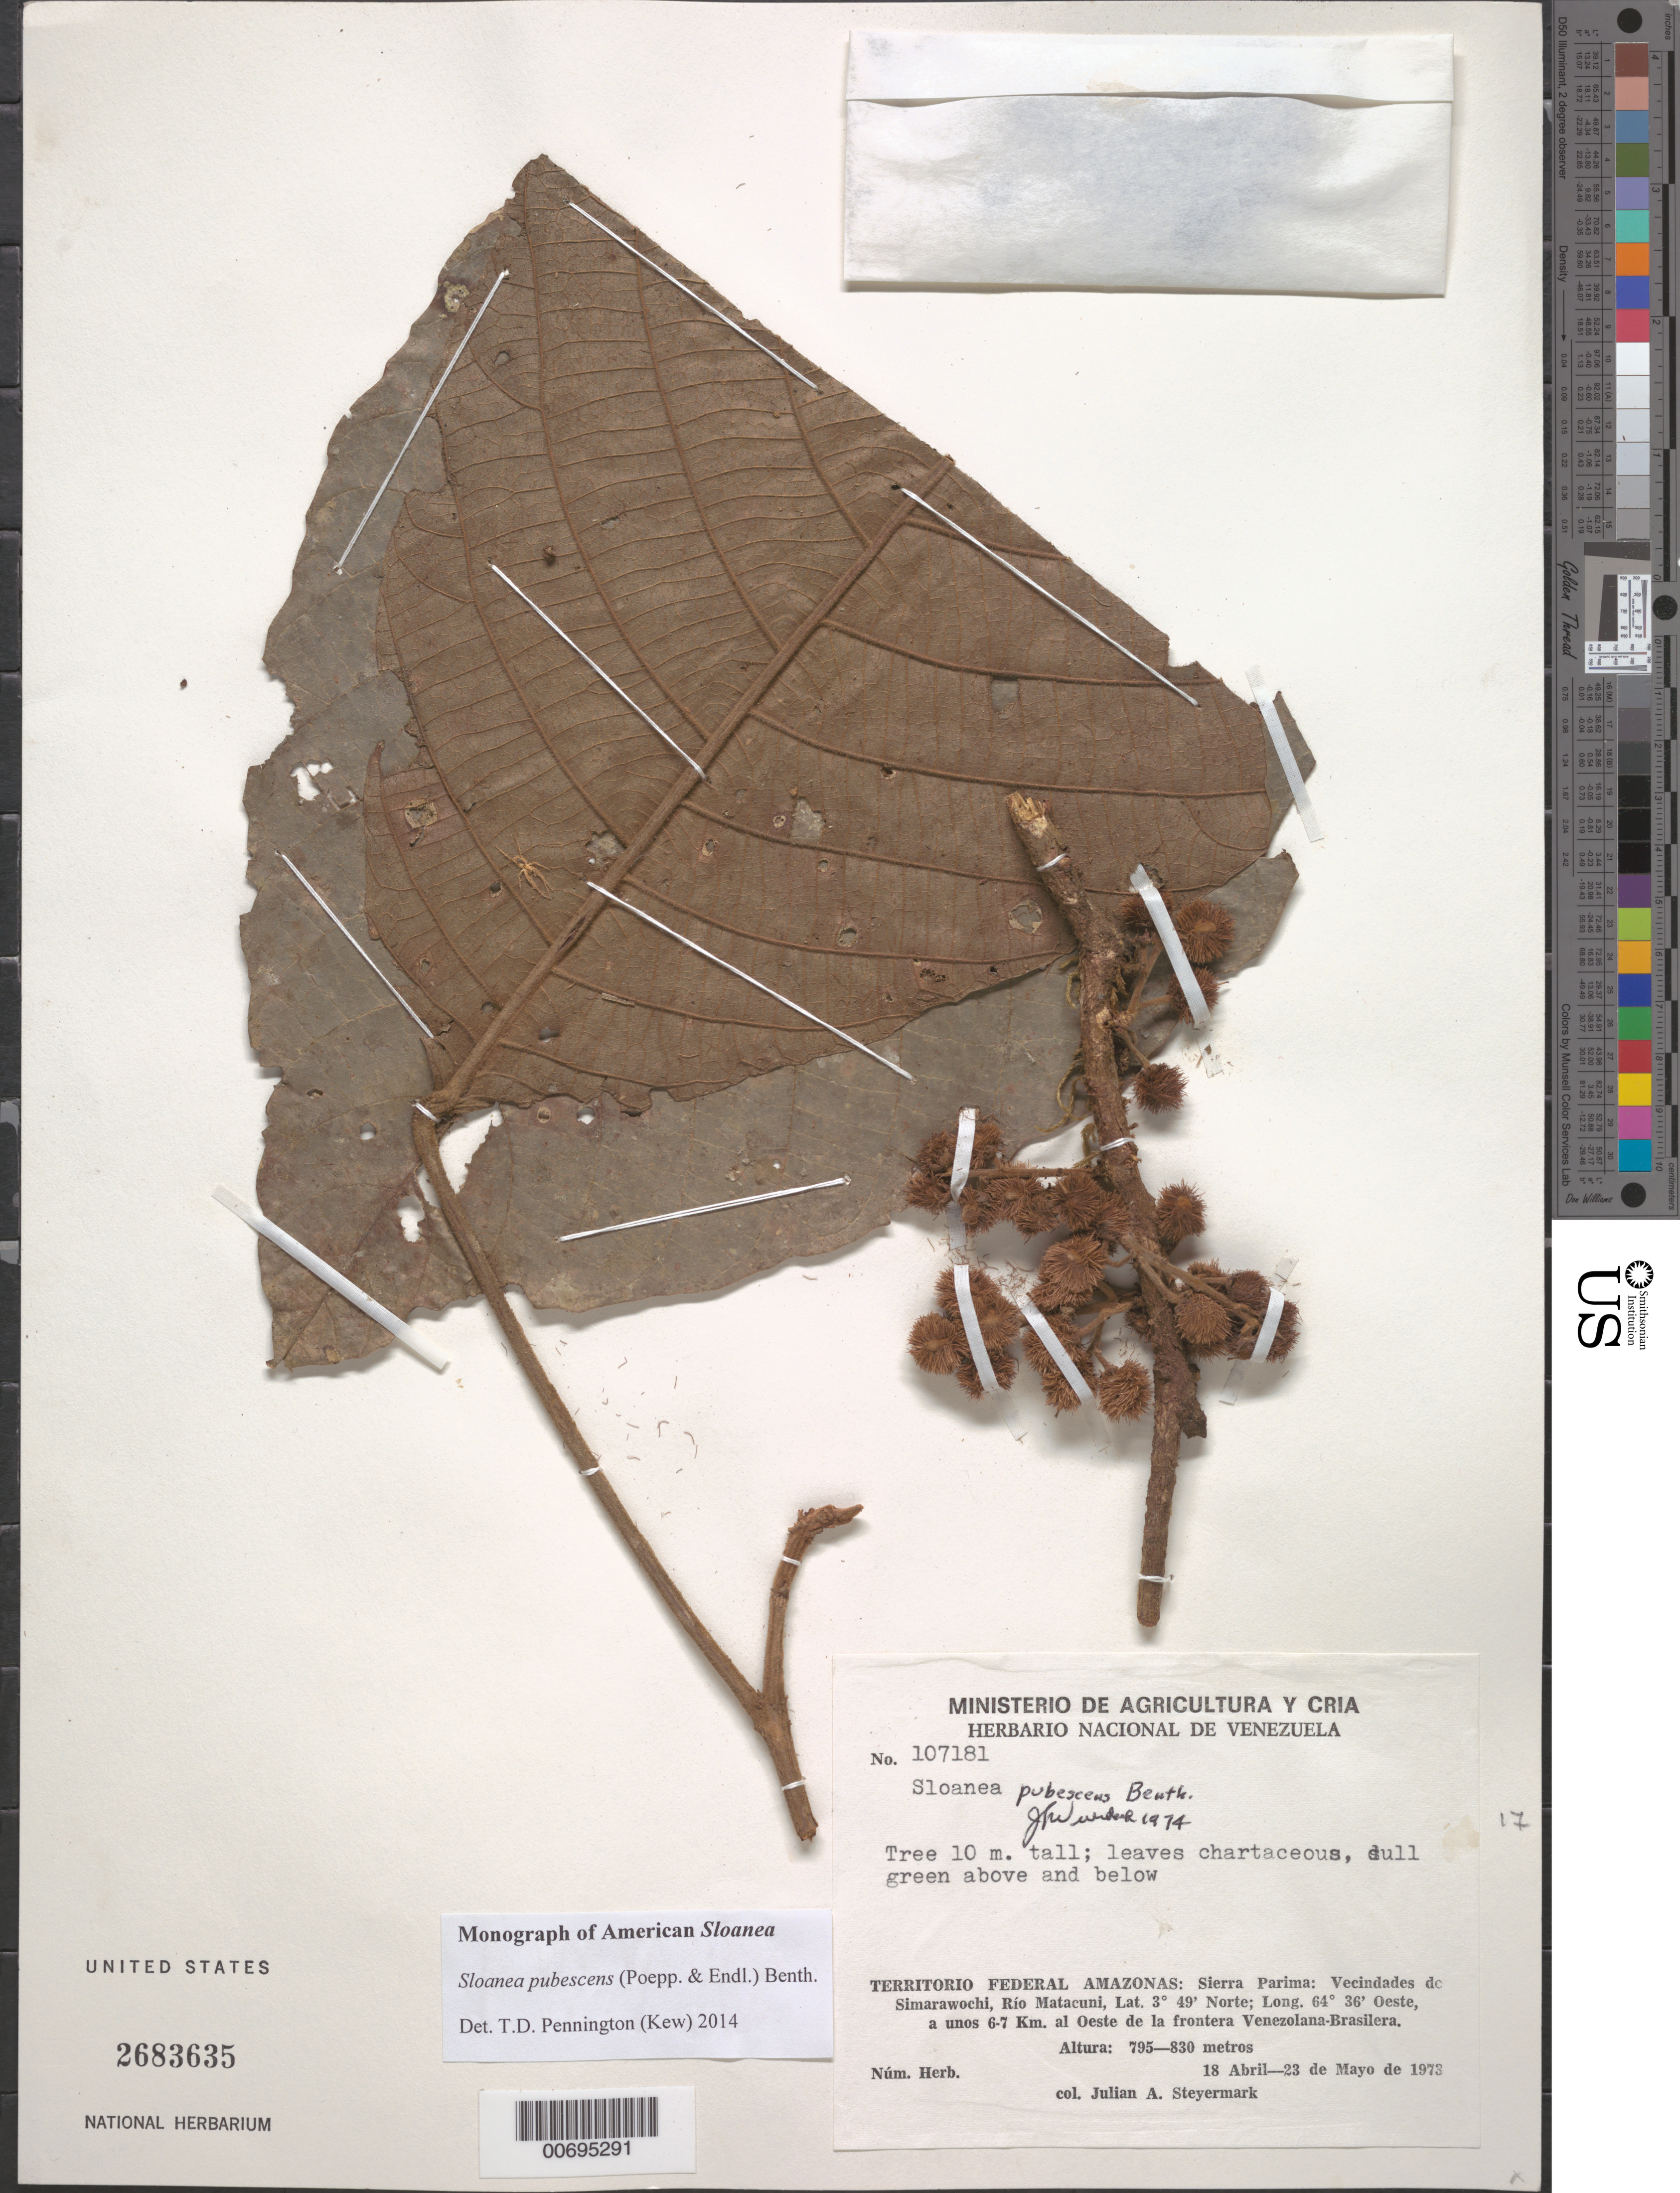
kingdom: Plantae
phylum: Tracheophyta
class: Magnoliopsida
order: Oxalidales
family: Elaeocarpaceae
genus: Sloanea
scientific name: Sloanea pubescens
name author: (Poepp. & Endl.) Benth.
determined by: Pennington, T. D., (K)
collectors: J. Steyermark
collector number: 107181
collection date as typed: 18-Apr-73 to 23-May-73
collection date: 1973-04-18/1973-05-23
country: Venezuela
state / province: Amazonas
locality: Sierra Parima; vec de Simarawochi, Río Matacuni, a unos 6-7 km al oeste de la frontera Venezolana-Brasilera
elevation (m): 795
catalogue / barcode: US 2683635